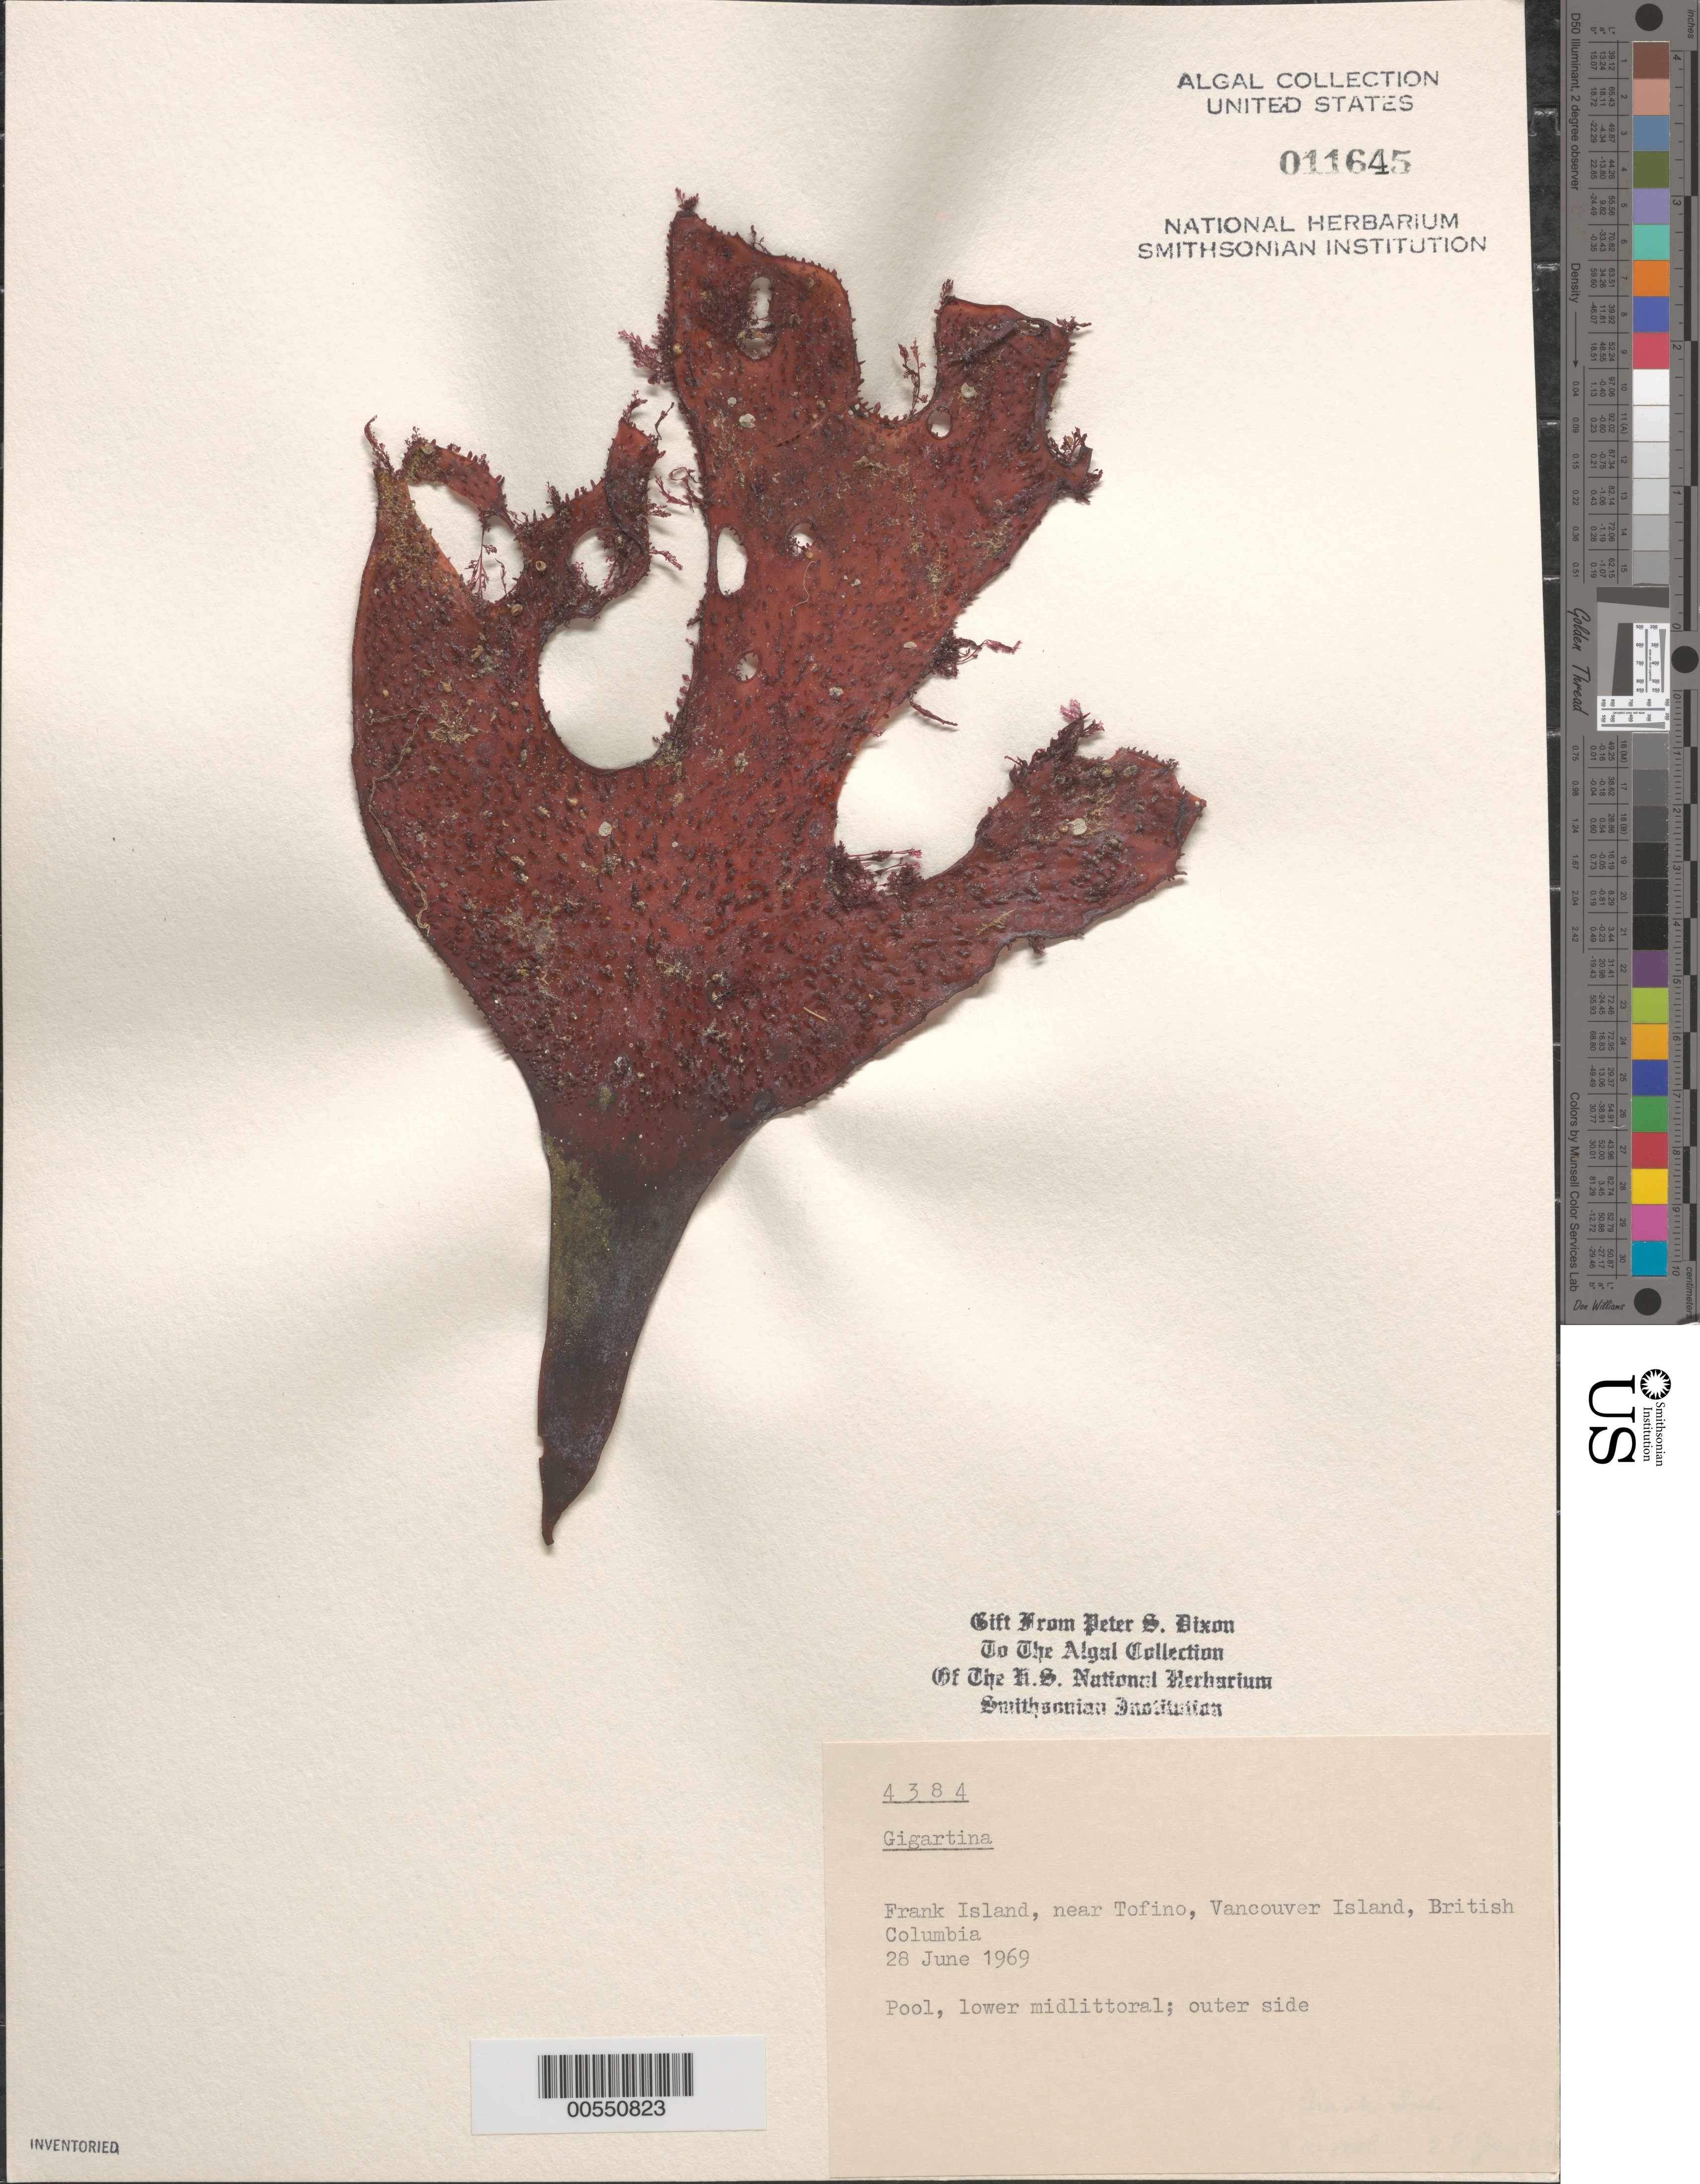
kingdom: Plantae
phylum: Rhodophyta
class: Florideophyceae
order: Gigartinales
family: Gigartinaceae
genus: Gigartina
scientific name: Gigartina sp.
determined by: Dixon, P. S.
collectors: P. S. Dixon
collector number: PSD 4384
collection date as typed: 28 Jun 1969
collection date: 1969-06-28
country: Canada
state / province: British Columbia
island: Frank Island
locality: Near Tofino, Vancouver Island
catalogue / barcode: US 11645